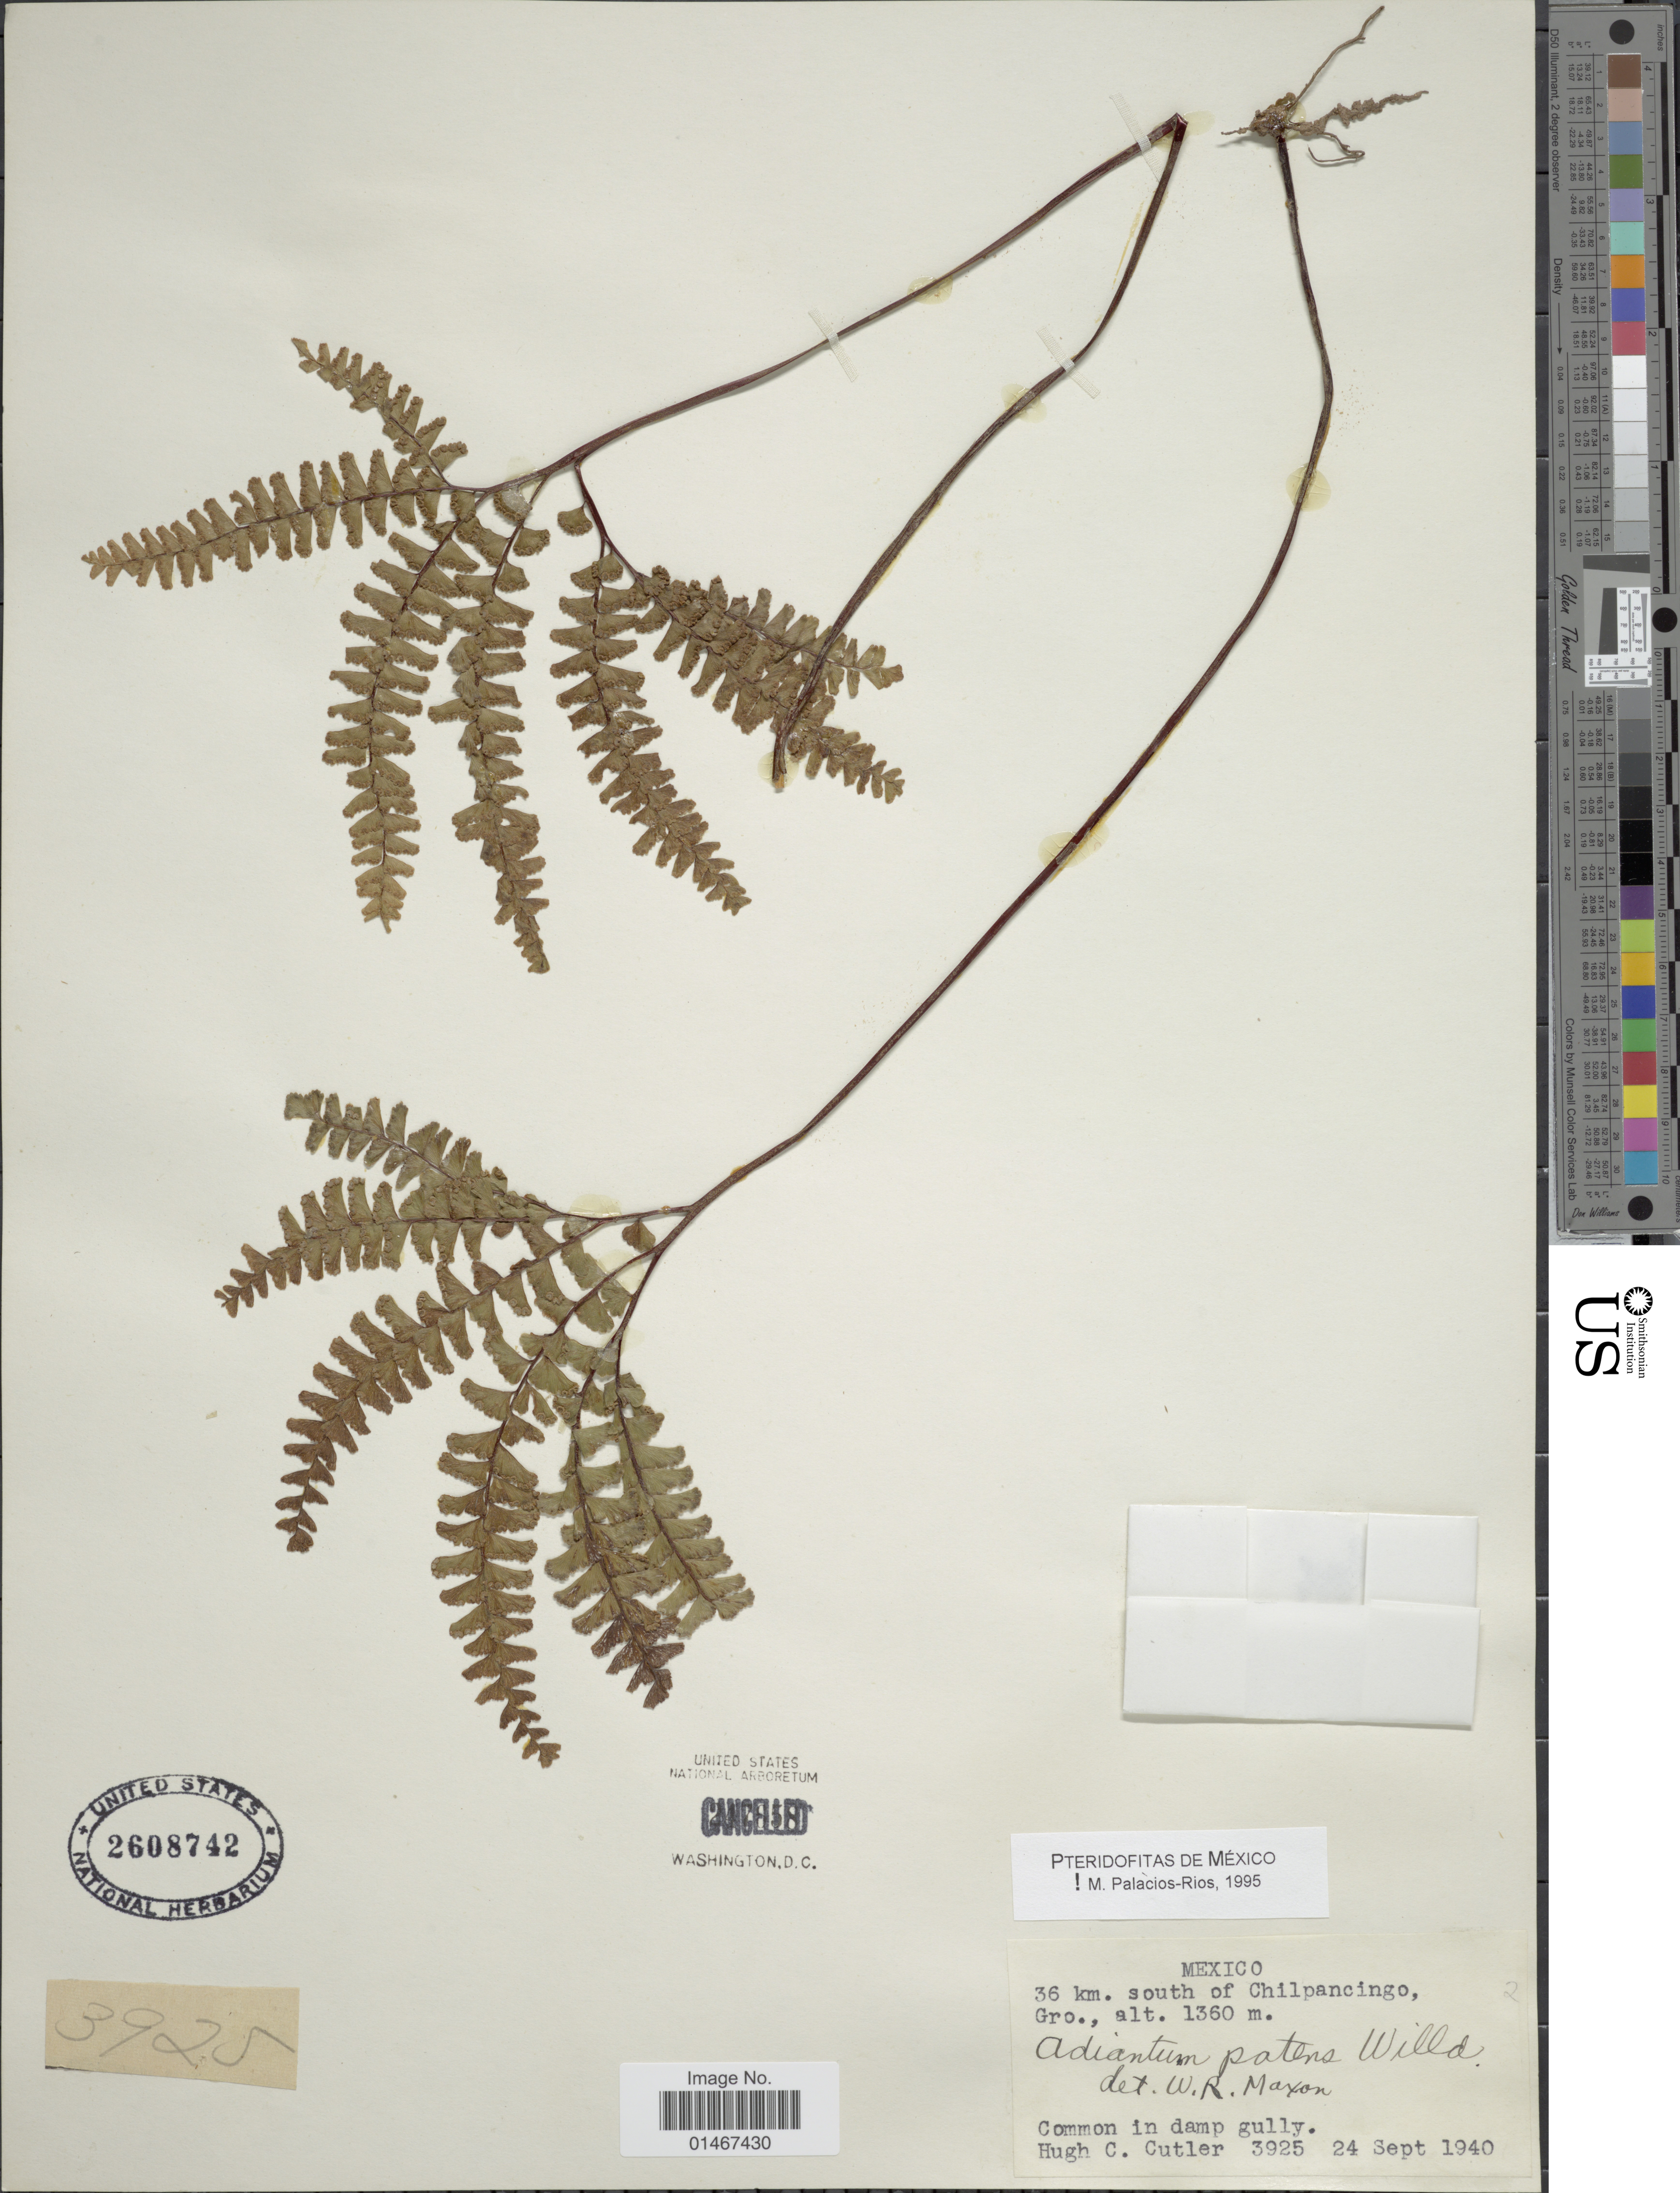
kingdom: Plantae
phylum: Tracheophyta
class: Polypodiopsida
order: Polypodiales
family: Pteridaceae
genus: Adiantum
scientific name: Adiantum patens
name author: Willd.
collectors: H. C. Cutler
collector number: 3925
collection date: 1940-09-24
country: Mexico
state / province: Guerrero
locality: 36 km. south of Chilpancingo, Gro.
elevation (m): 1360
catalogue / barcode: US 2608742